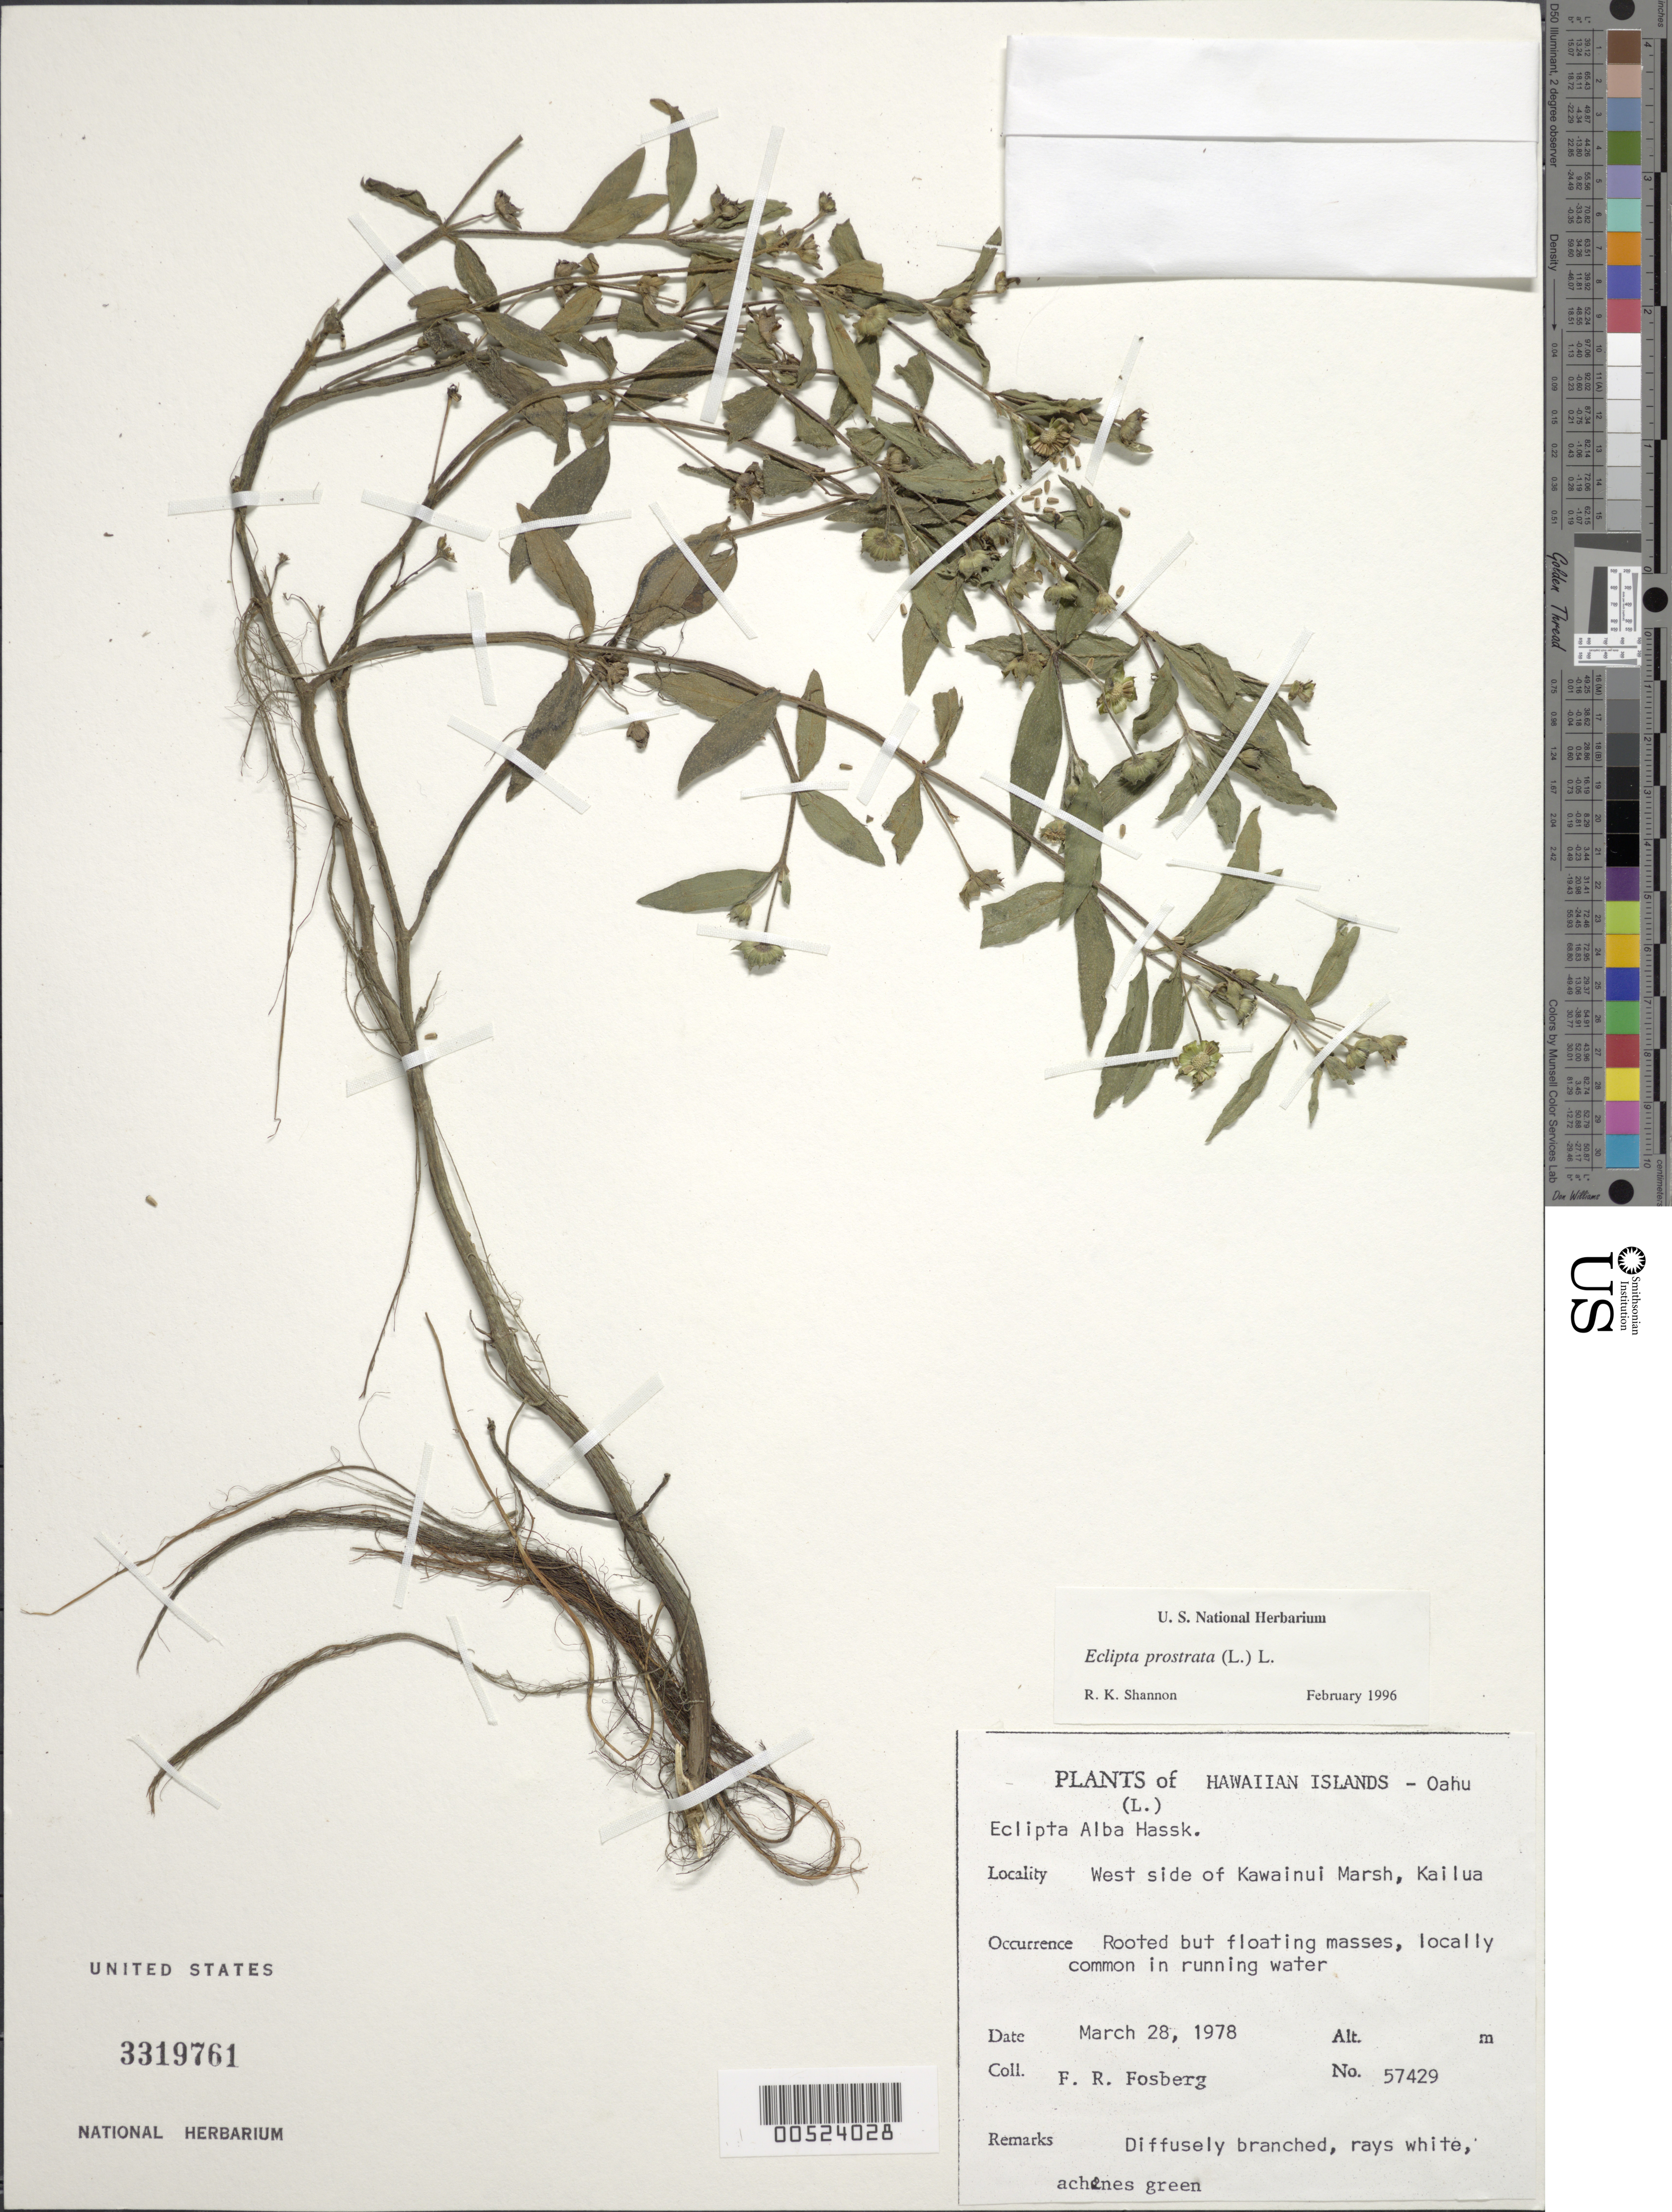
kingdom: Plantae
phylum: Tracheophyta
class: Magnoliopsida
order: Asterales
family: Asteraceae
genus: Eclipta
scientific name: Eclipta prostrata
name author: (L.) L.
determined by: Shannon, R. K., (UNITED STATES)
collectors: F. R. Fosberg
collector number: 57429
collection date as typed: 28 Mar 1978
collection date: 1978-03-28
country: United States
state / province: Hawaii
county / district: Honolulu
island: Oahu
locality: W side of Kawainui Marsh, Kailua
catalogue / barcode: US 3319761